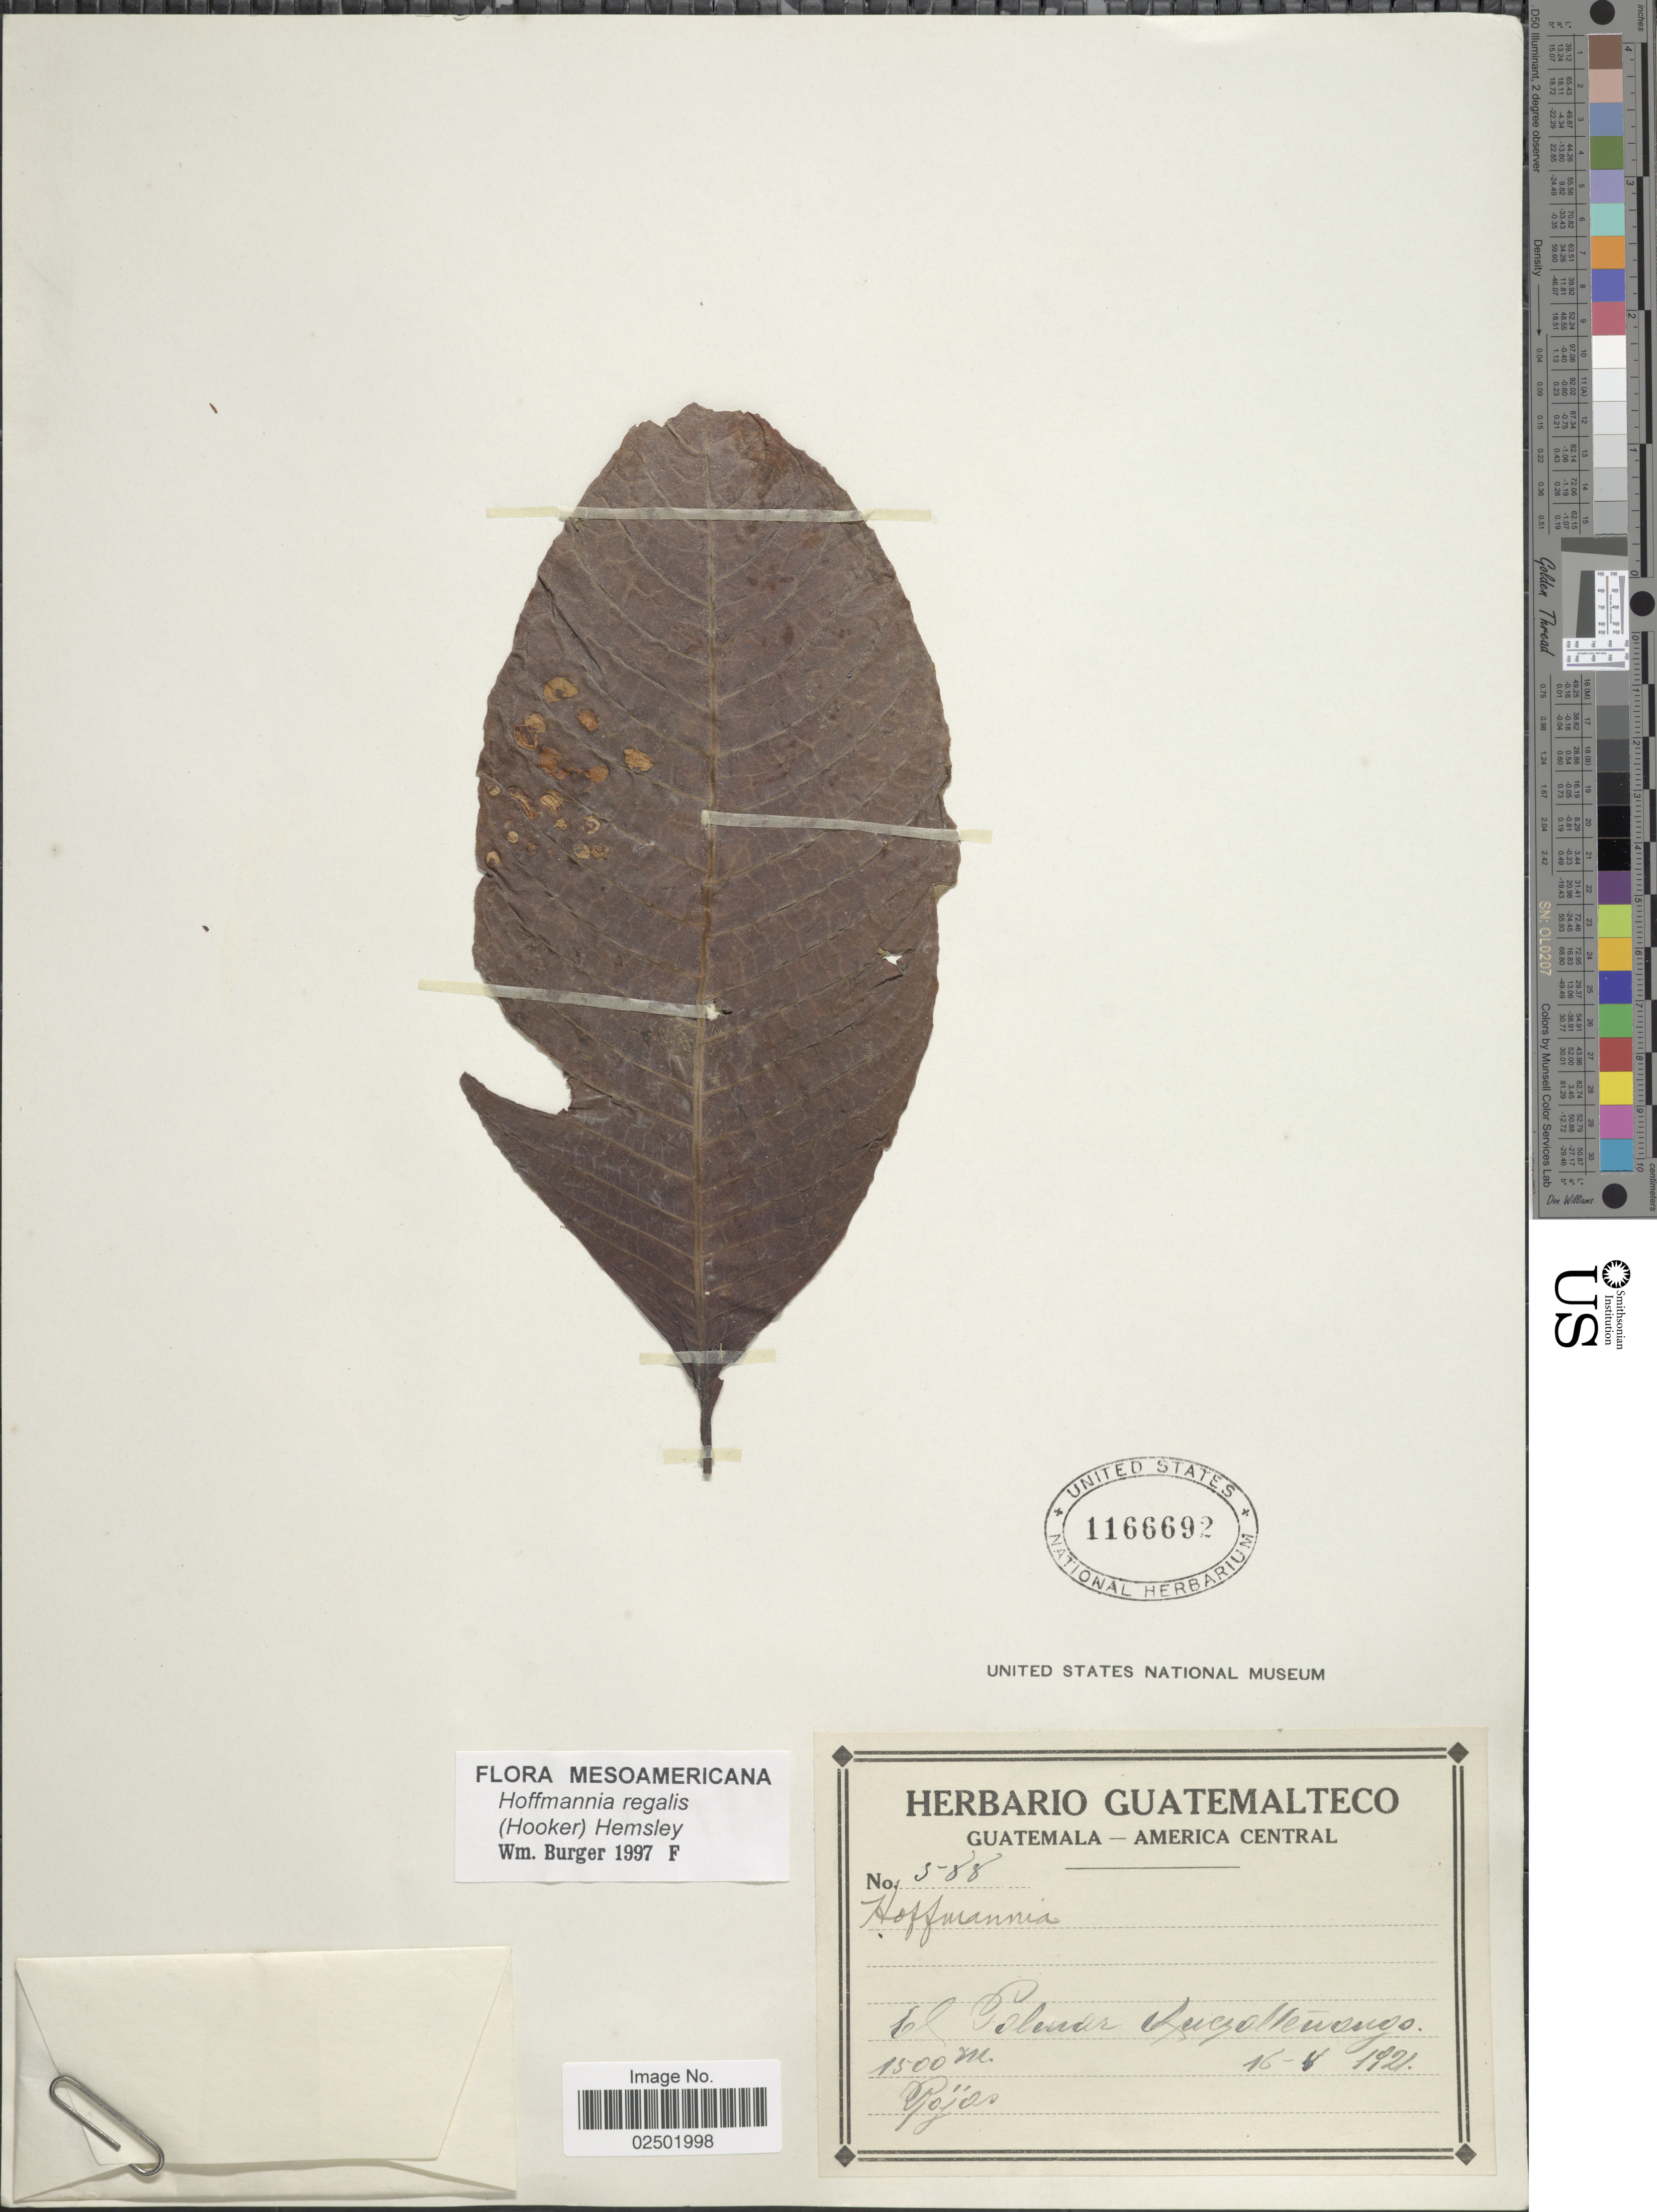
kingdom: Plantae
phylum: Tracheophyta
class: Magnoliopsida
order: Gentianales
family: Rubiaceae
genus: Hoffmannia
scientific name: Hoffmannia regalis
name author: (Hook.) Hemsl.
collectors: Rójos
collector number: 588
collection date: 1921-08-16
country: Guatemala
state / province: Quetzaltenango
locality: El Palmar. Quetzaltenango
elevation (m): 1500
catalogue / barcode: US 1166692